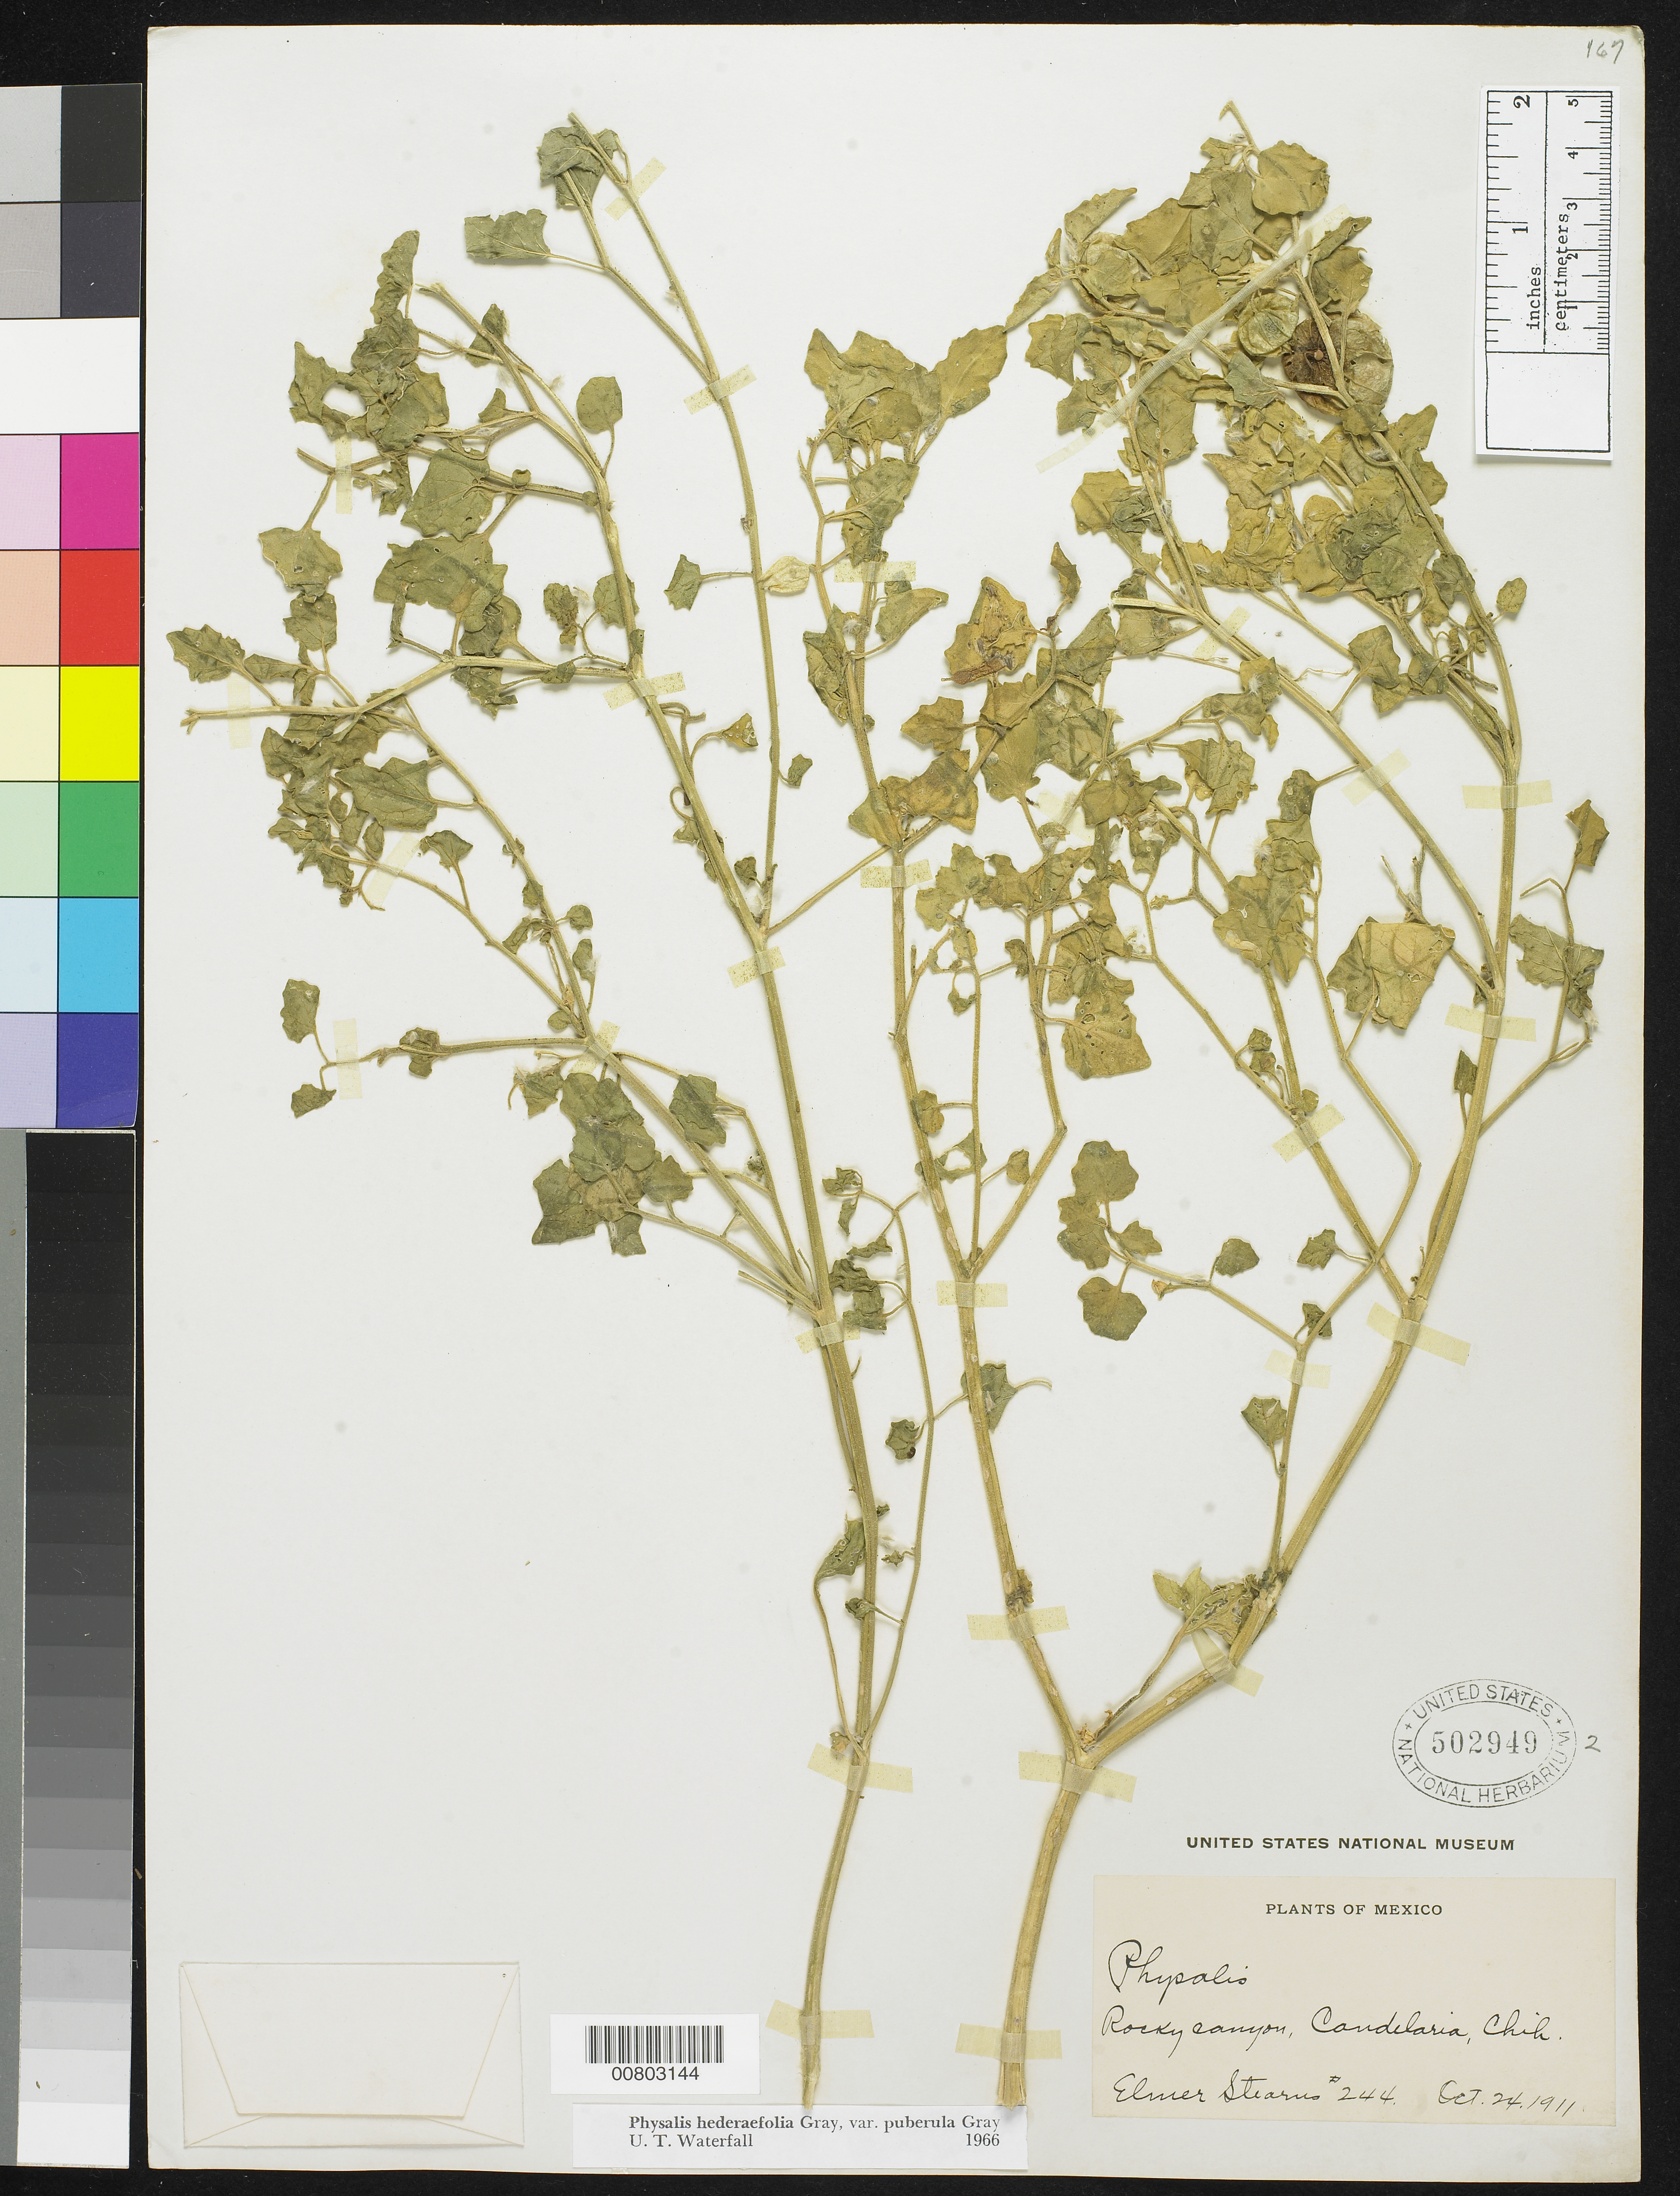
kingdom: Plantae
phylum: Tracheophyta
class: Magnoliopsida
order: Solanales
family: Solanaceae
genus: Physalis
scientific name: Physalis hederifolia var. puberula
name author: A. Gray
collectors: E. Stearns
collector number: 244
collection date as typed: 24 Oct 1911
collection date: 1911-10-24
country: Mexico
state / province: Chihuahua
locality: Candelaria, Chihuahua.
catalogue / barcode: US 502949